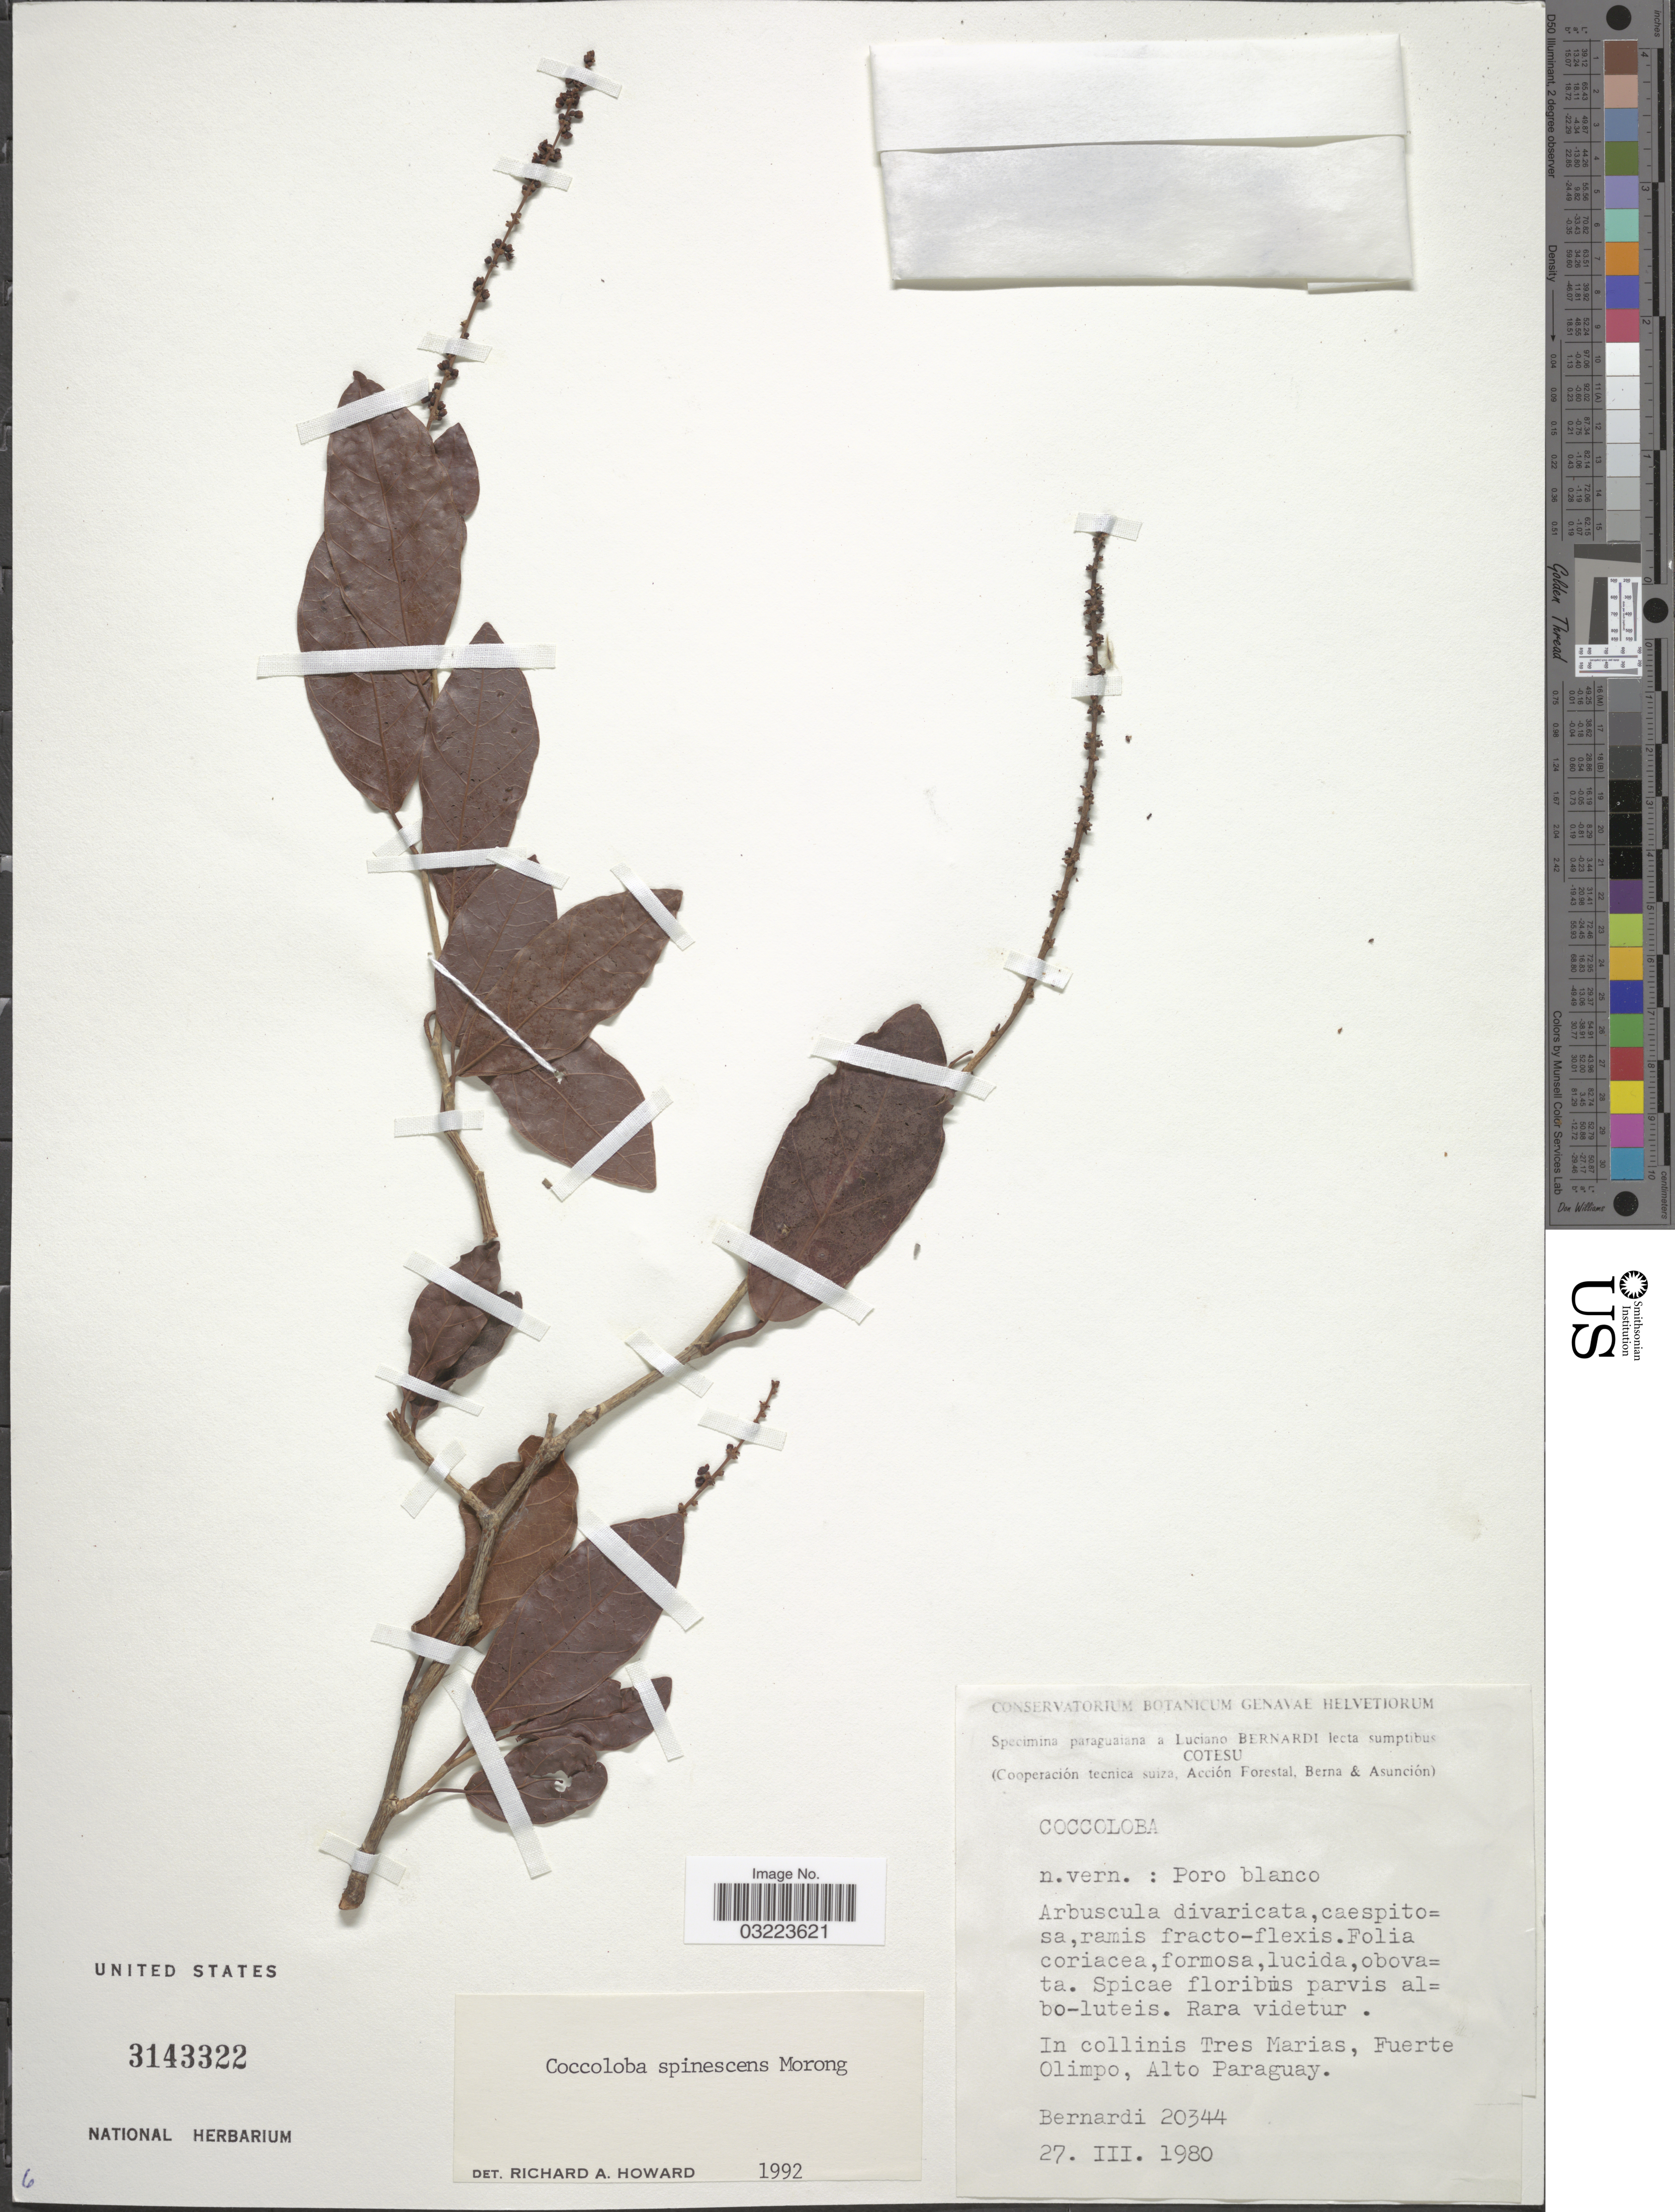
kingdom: Plantae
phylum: Tracheophyta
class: Magnoliopsida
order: Caryophyllales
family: Polygonaceae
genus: Coccoloba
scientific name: Coccoloba spinescens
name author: Morong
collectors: L. Bernardi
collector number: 20344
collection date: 1980-03-27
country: Paraguay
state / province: Alto Paraguay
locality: In collinis Tres Marias, Fuerte Olimpo.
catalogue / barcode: US 3143322